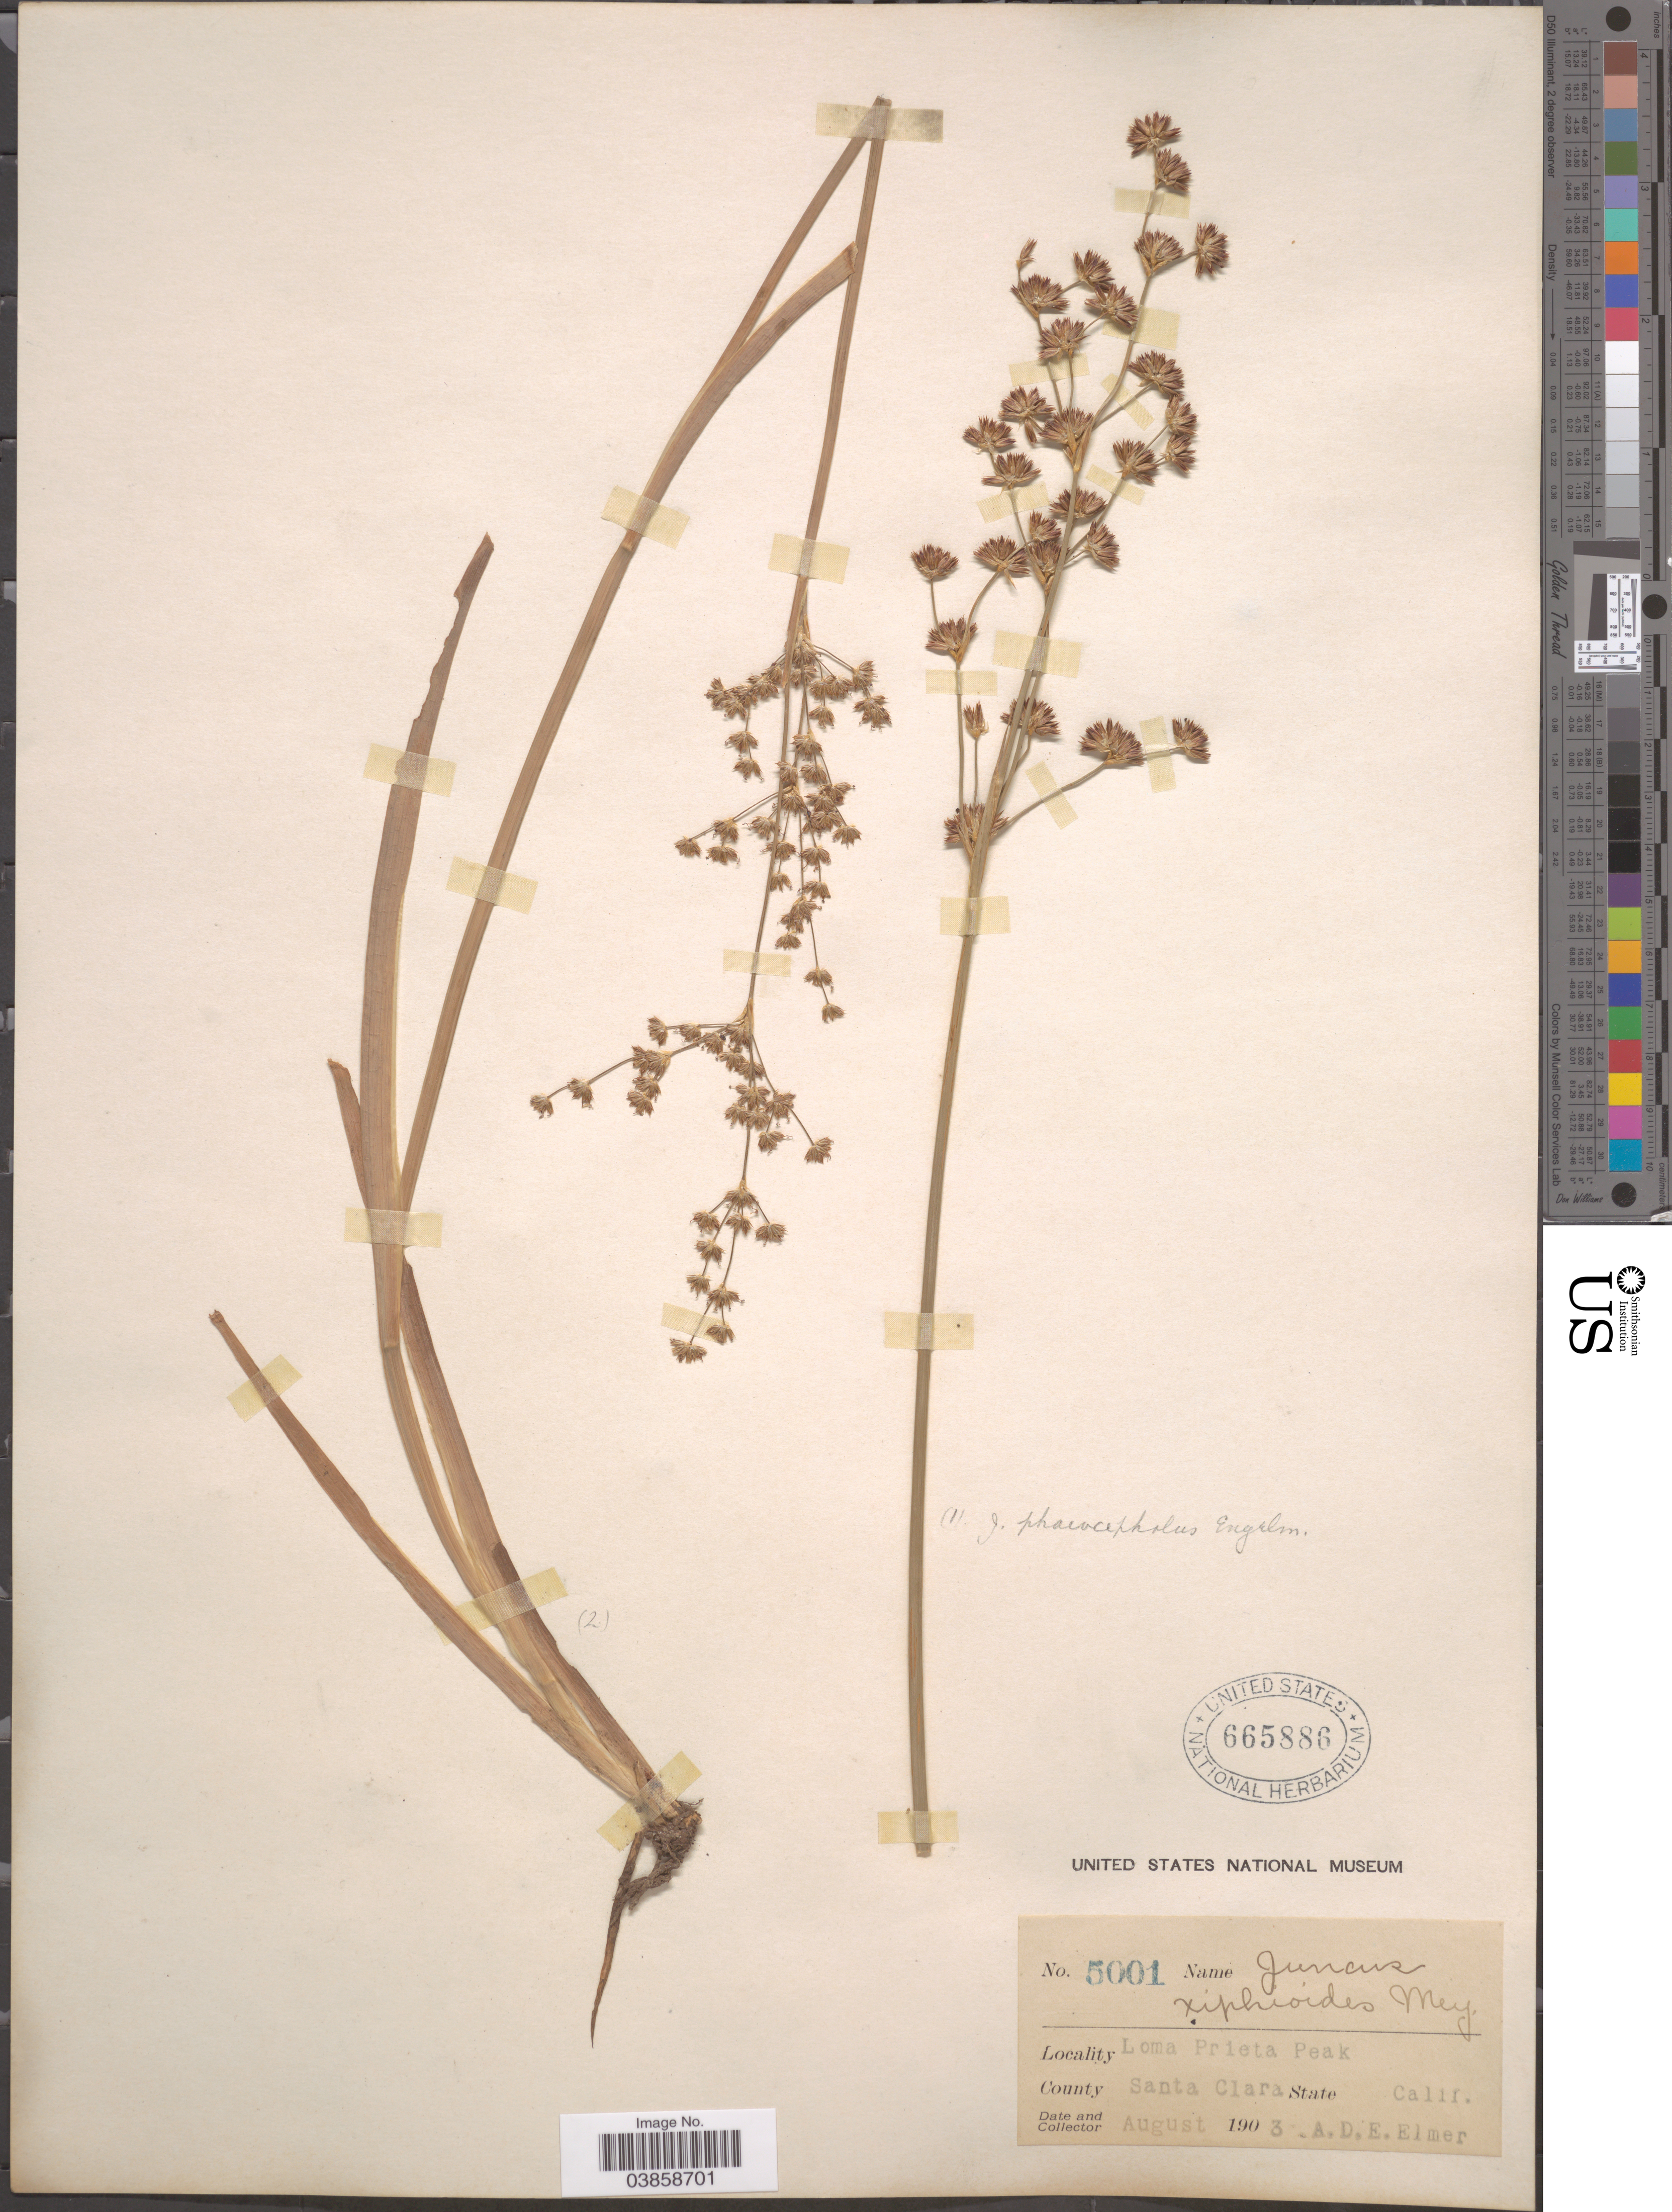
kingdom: Plantae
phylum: Tracheophyta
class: Liliopsida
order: Poales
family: Juncaceae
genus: Juncus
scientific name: Juncus xiphioides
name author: E. Mey.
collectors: A. D. E. Elmer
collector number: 5001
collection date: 1903-08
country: United States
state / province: California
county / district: Santa Clara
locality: Loma Prieta Peak. County Santa Clara.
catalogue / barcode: US 665886